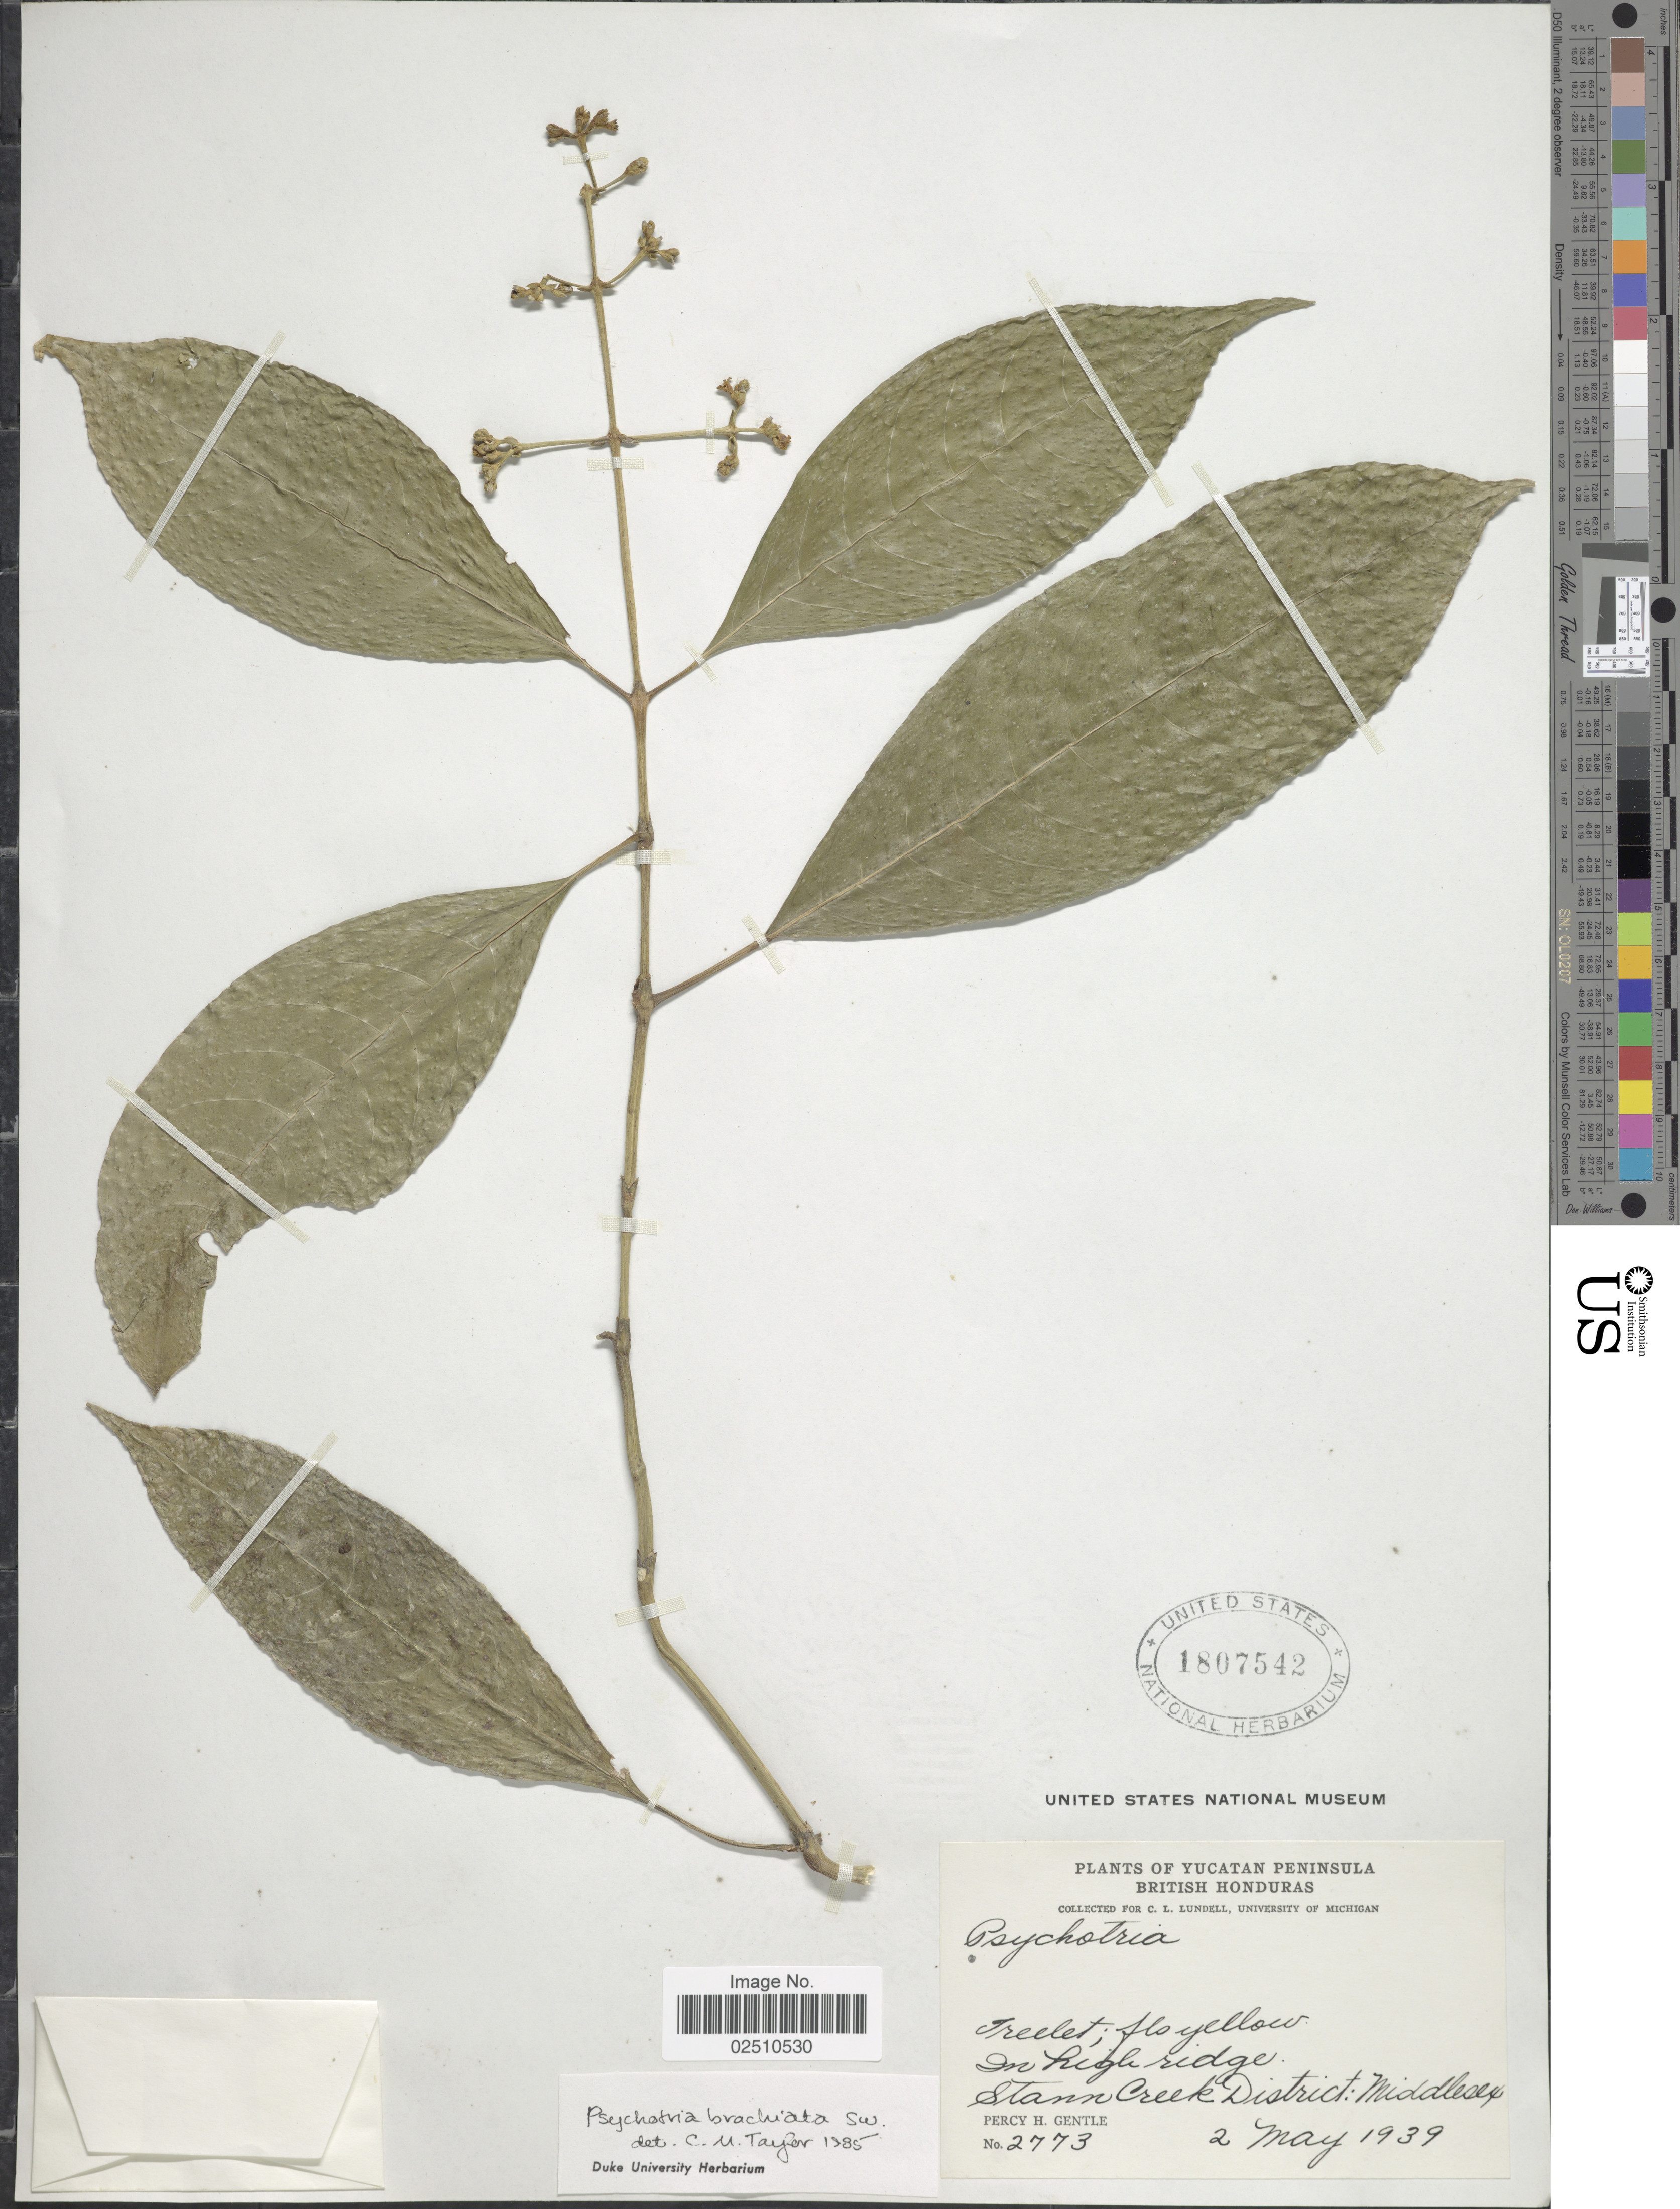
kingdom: Plantae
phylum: Tracheophyta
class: Magnoliopsida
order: Gentianales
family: Rubiaceae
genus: Psychotria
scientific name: Psychotria brachiata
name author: Sw.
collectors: P. H. Gentle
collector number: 2773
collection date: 1939-05-02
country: Belize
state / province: Stann Creek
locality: Yucatan Peninsula, British Honduras, Middlesex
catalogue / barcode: US 1807542